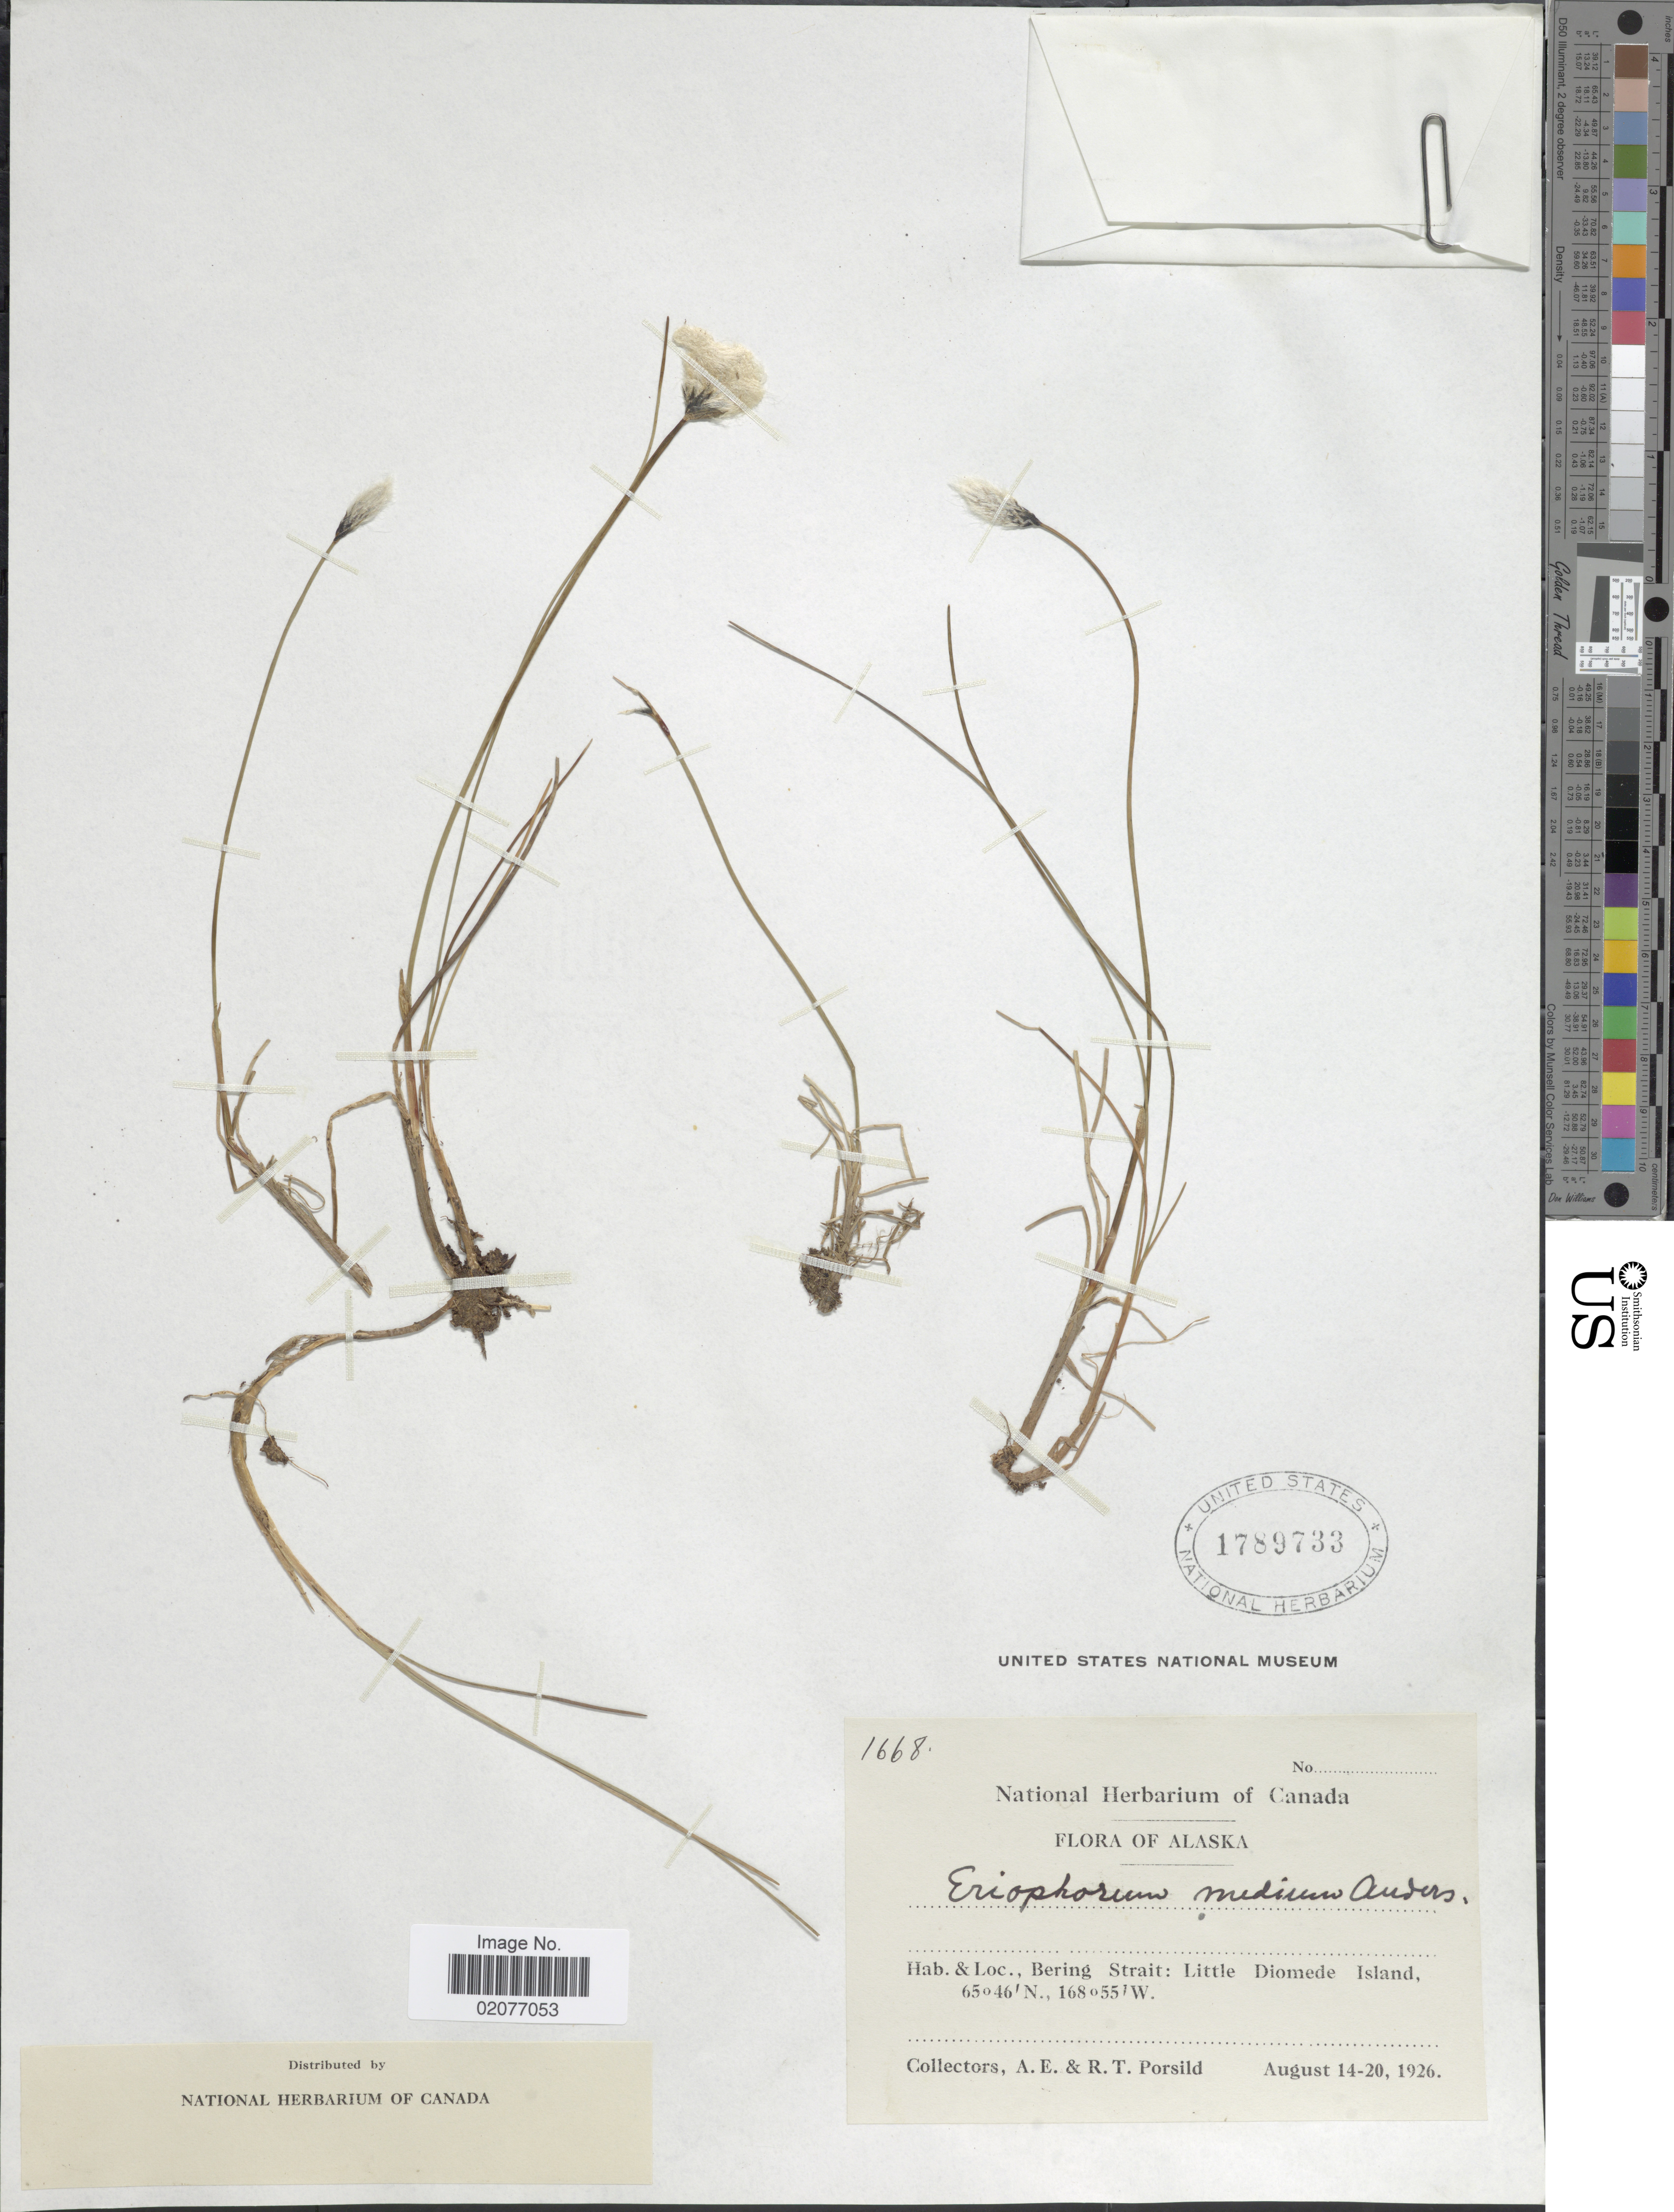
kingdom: Plantae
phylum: Tracheophyta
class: Liliopsida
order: Poales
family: Cyperaceae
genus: Eriophorum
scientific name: Eriophorum x medium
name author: Andersson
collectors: A. E. Porsild & R. T. Porsild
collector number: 1668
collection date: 1926-08-14/1926-08-20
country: United States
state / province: Alaska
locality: Bering Strait: Little Diomede Island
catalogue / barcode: US 1789733